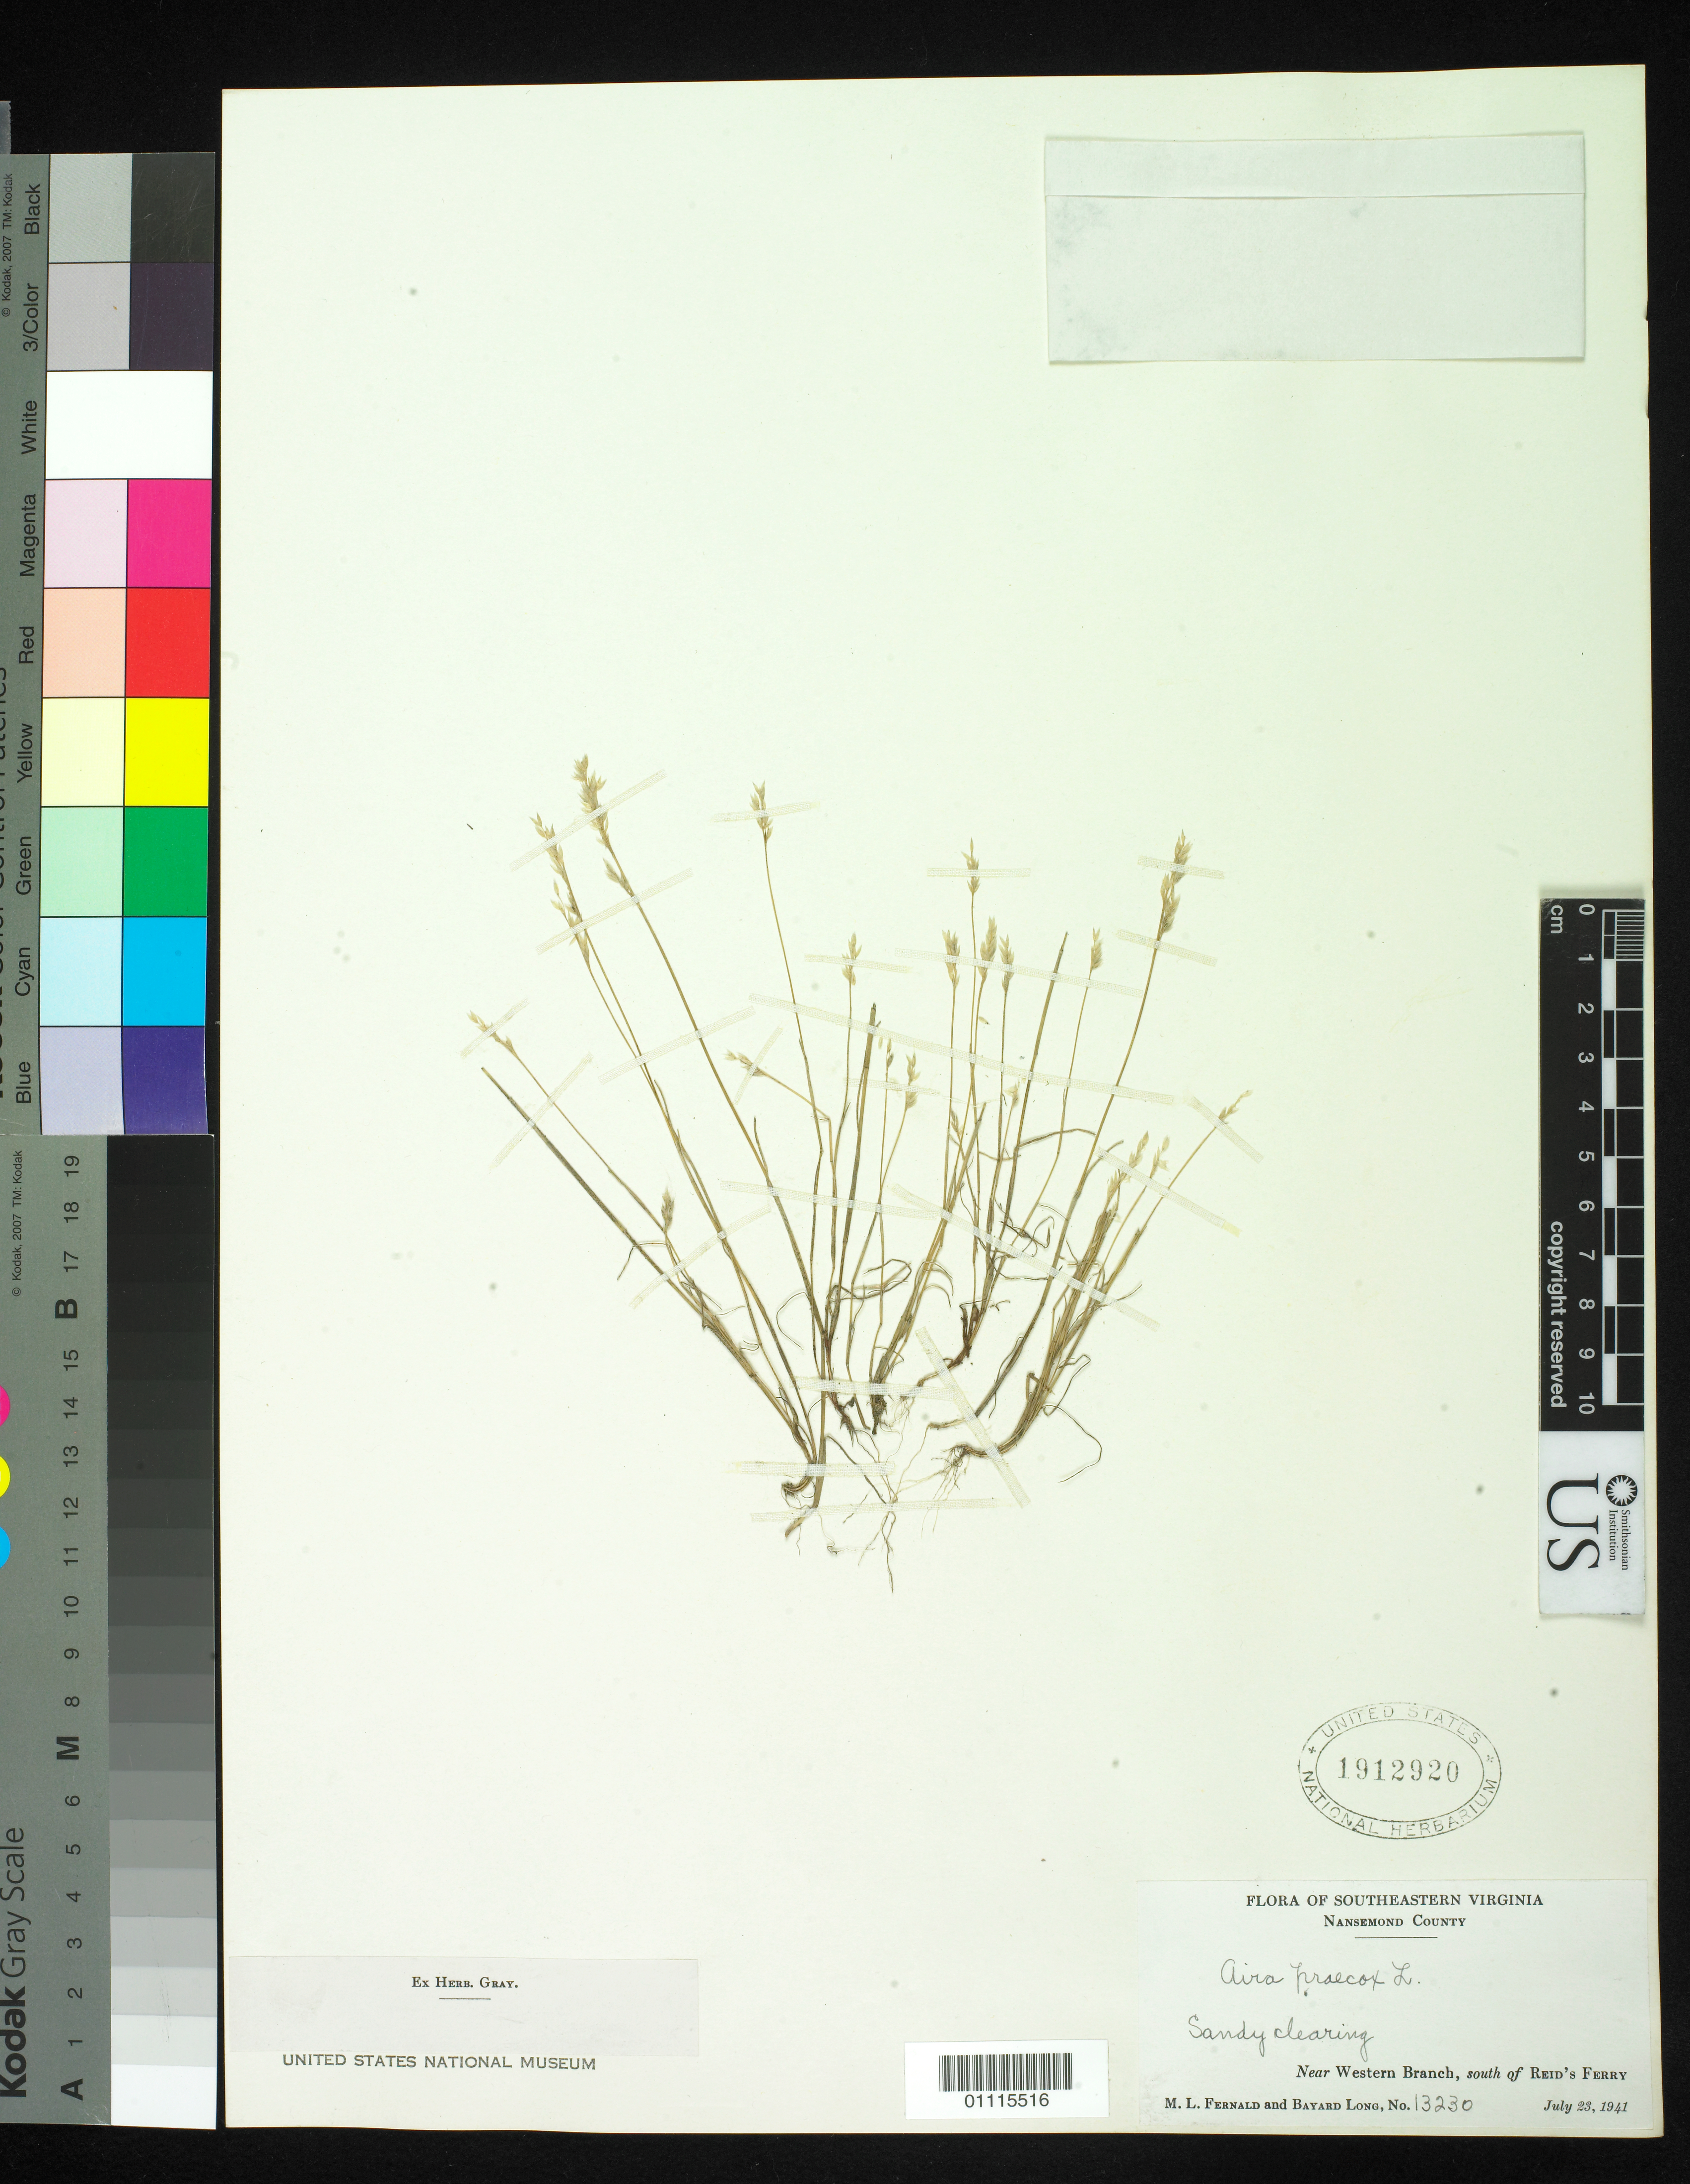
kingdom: Plantae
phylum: Tracheophyta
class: Liliopsida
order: Poales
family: Poaceae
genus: Aira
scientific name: Aira praecox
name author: L.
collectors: M. L. Fernald & B. H. Long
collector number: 13230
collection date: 1941-07-23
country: United States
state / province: Virginia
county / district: City of Suffolk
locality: Near Western Branch, S of Reid's Ferry. Nansemond Co. (= historic county name).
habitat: Sandy clearing.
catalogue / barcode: US 1912920